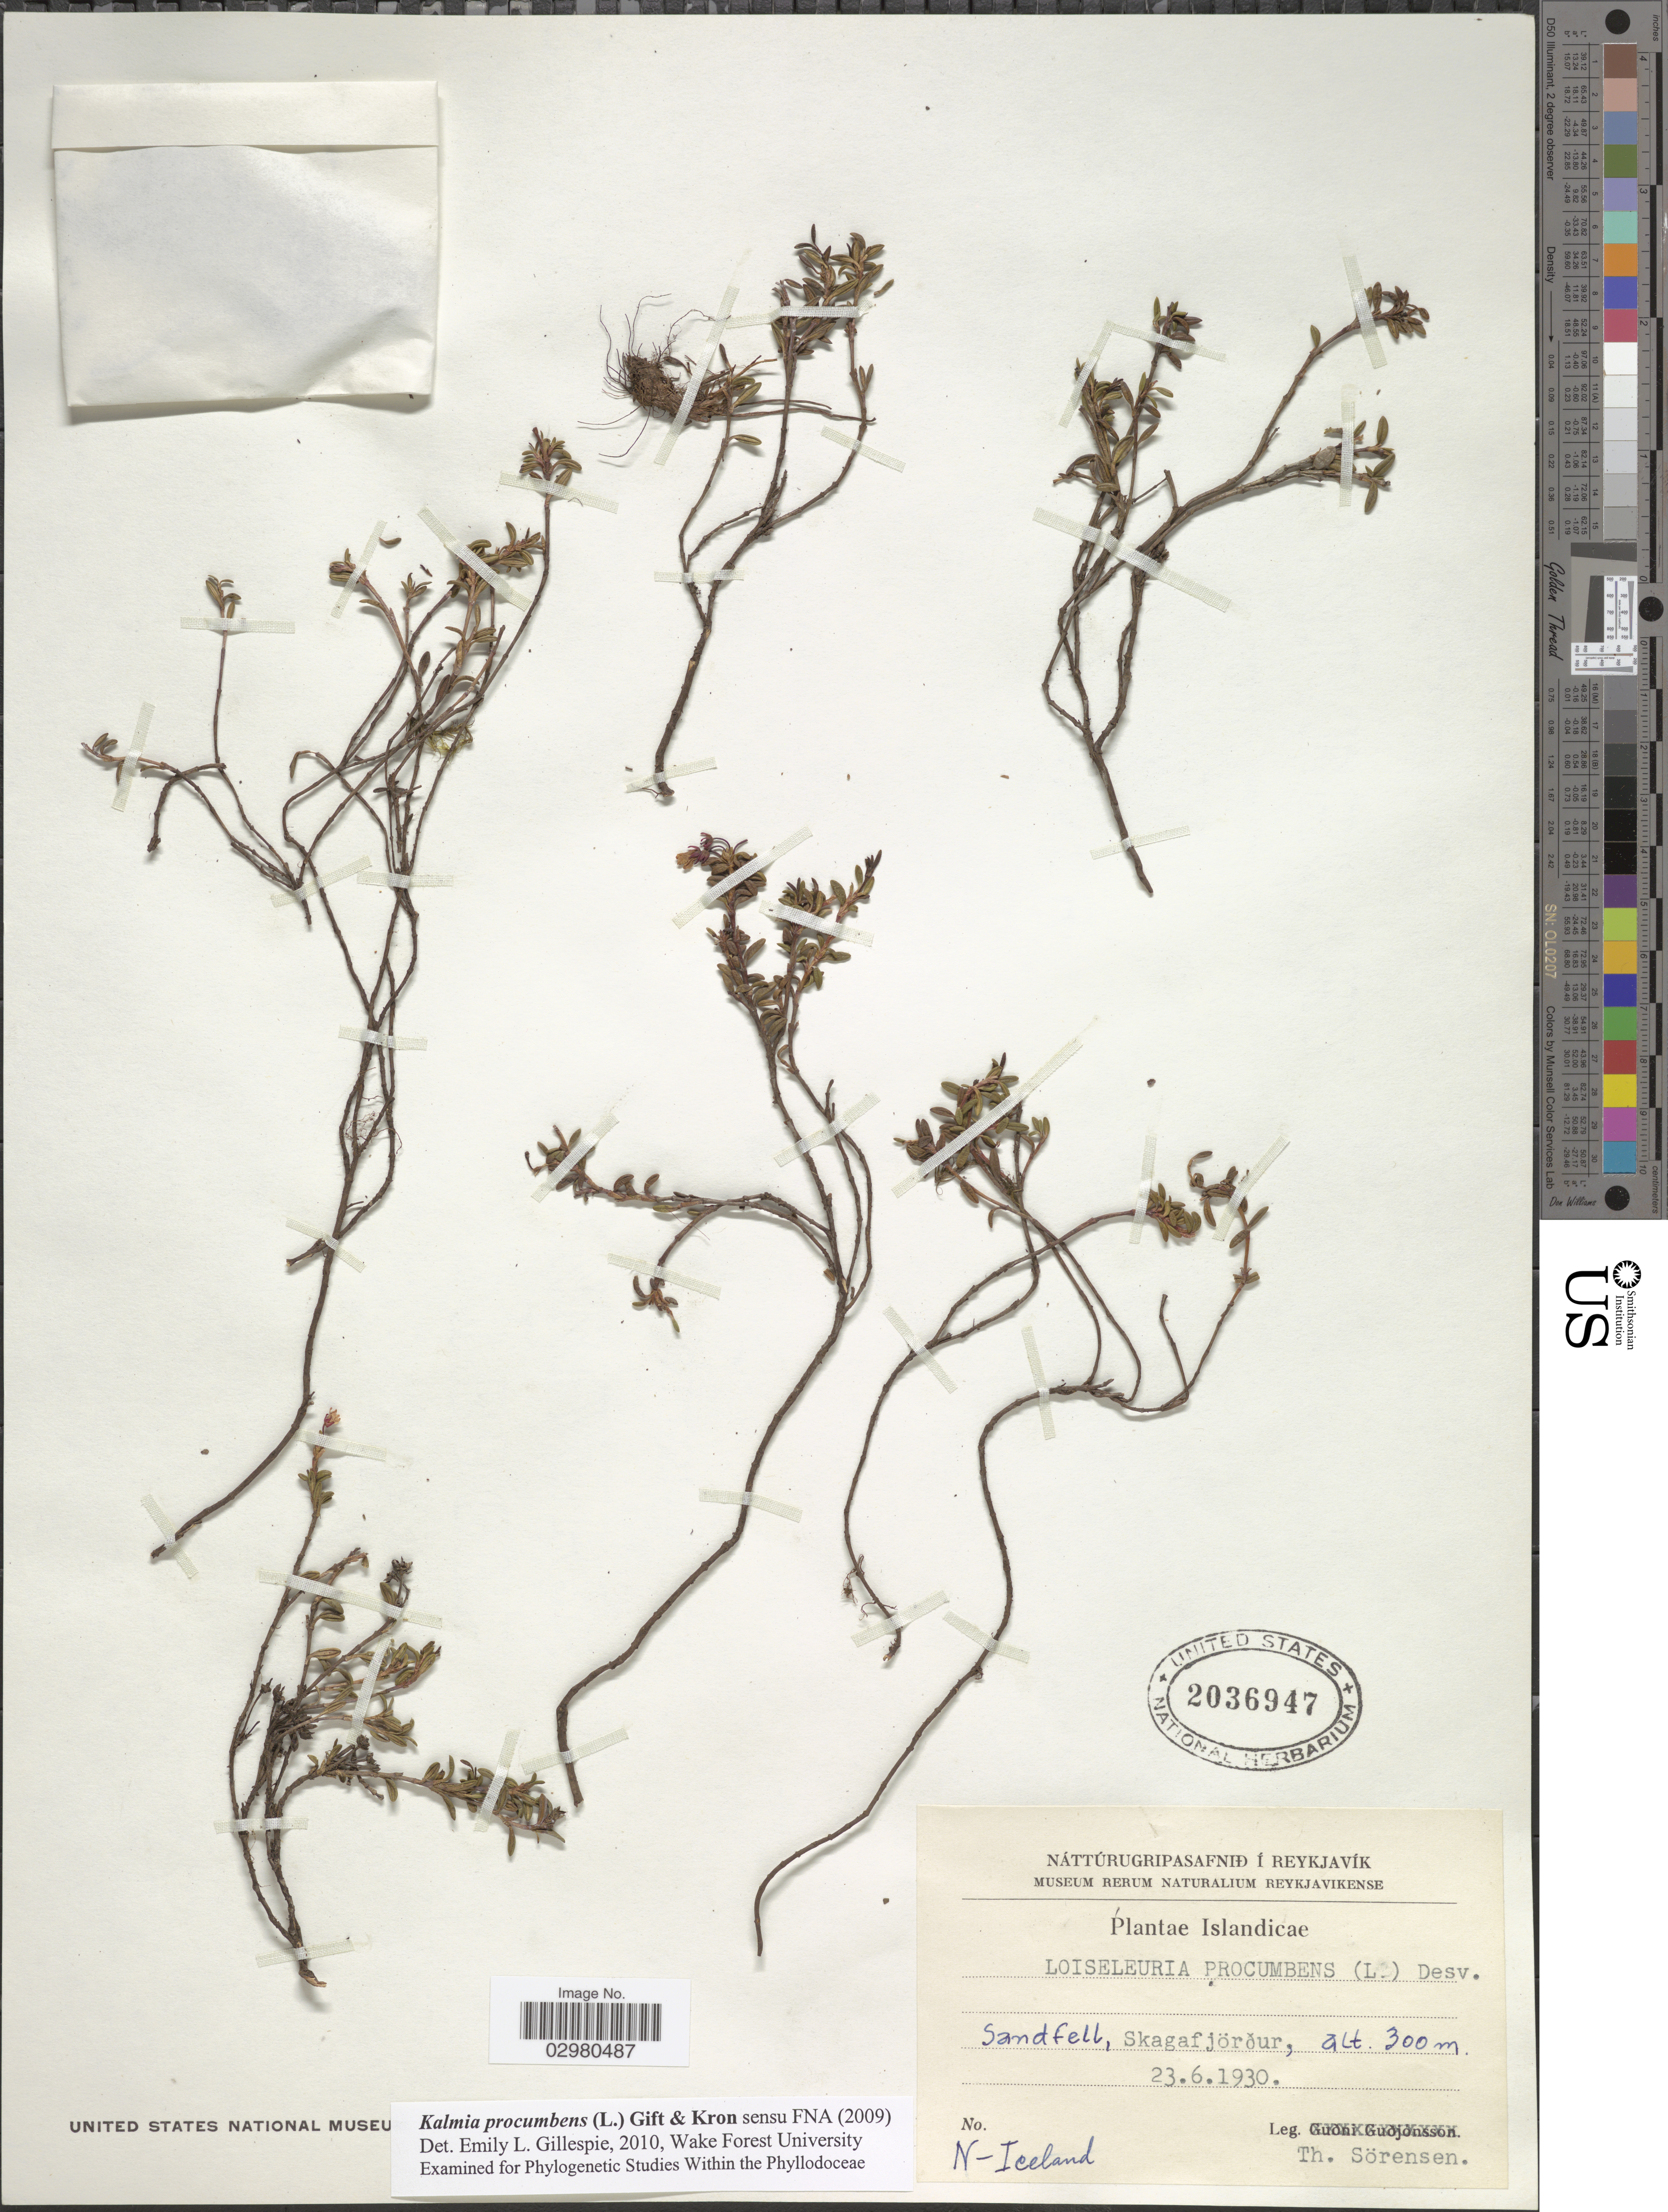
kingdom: Plantae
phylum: Tracheophyta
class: Magnoliopsida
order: Ericales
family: Ericaceae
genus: Loiseleuria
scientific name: Loiseleuria procumbens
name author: (L.) Desv.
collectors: T. Sorensen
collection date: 1930-06-23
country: Iceland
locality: Islandicae. Sandfell, Skagafjördur.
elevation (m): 300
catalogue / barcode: US 2036947